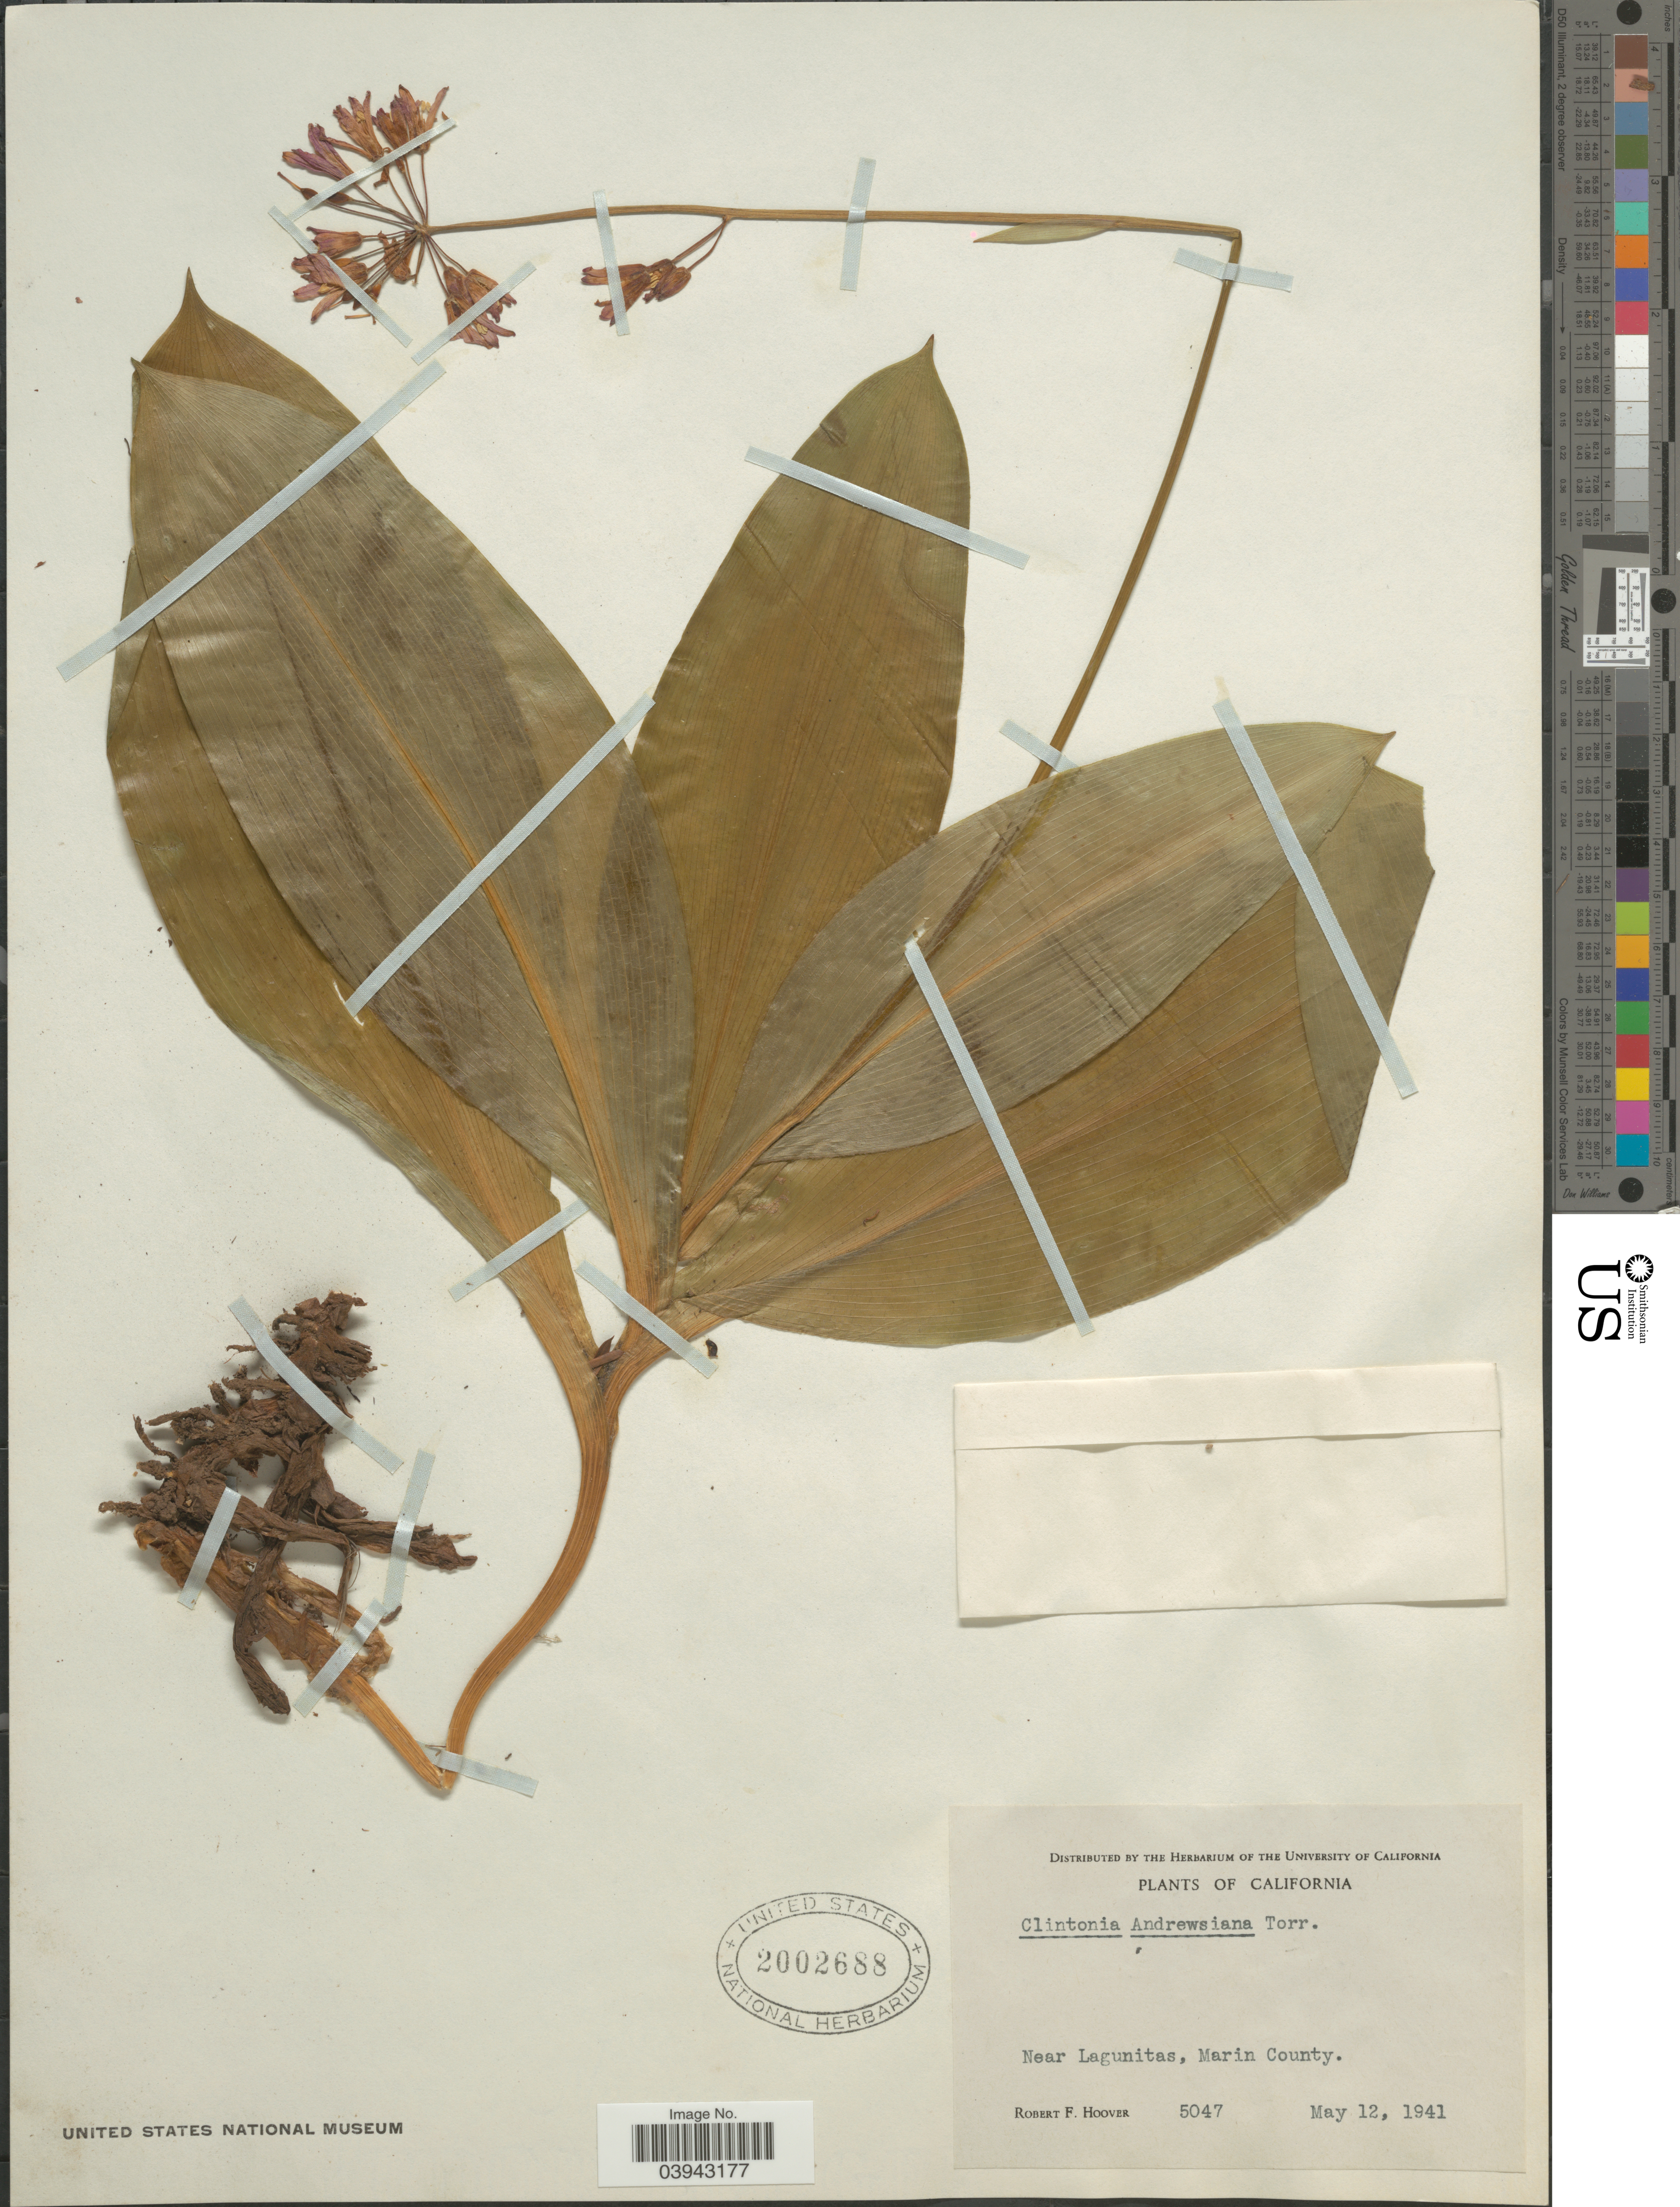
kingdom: Plantae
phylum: Tracheophyta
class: Liliopsida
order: Liliales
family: Liliaceae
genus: Clintonia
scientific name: Clintonia andrewsiana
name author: Torr.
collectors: R. F. Hoover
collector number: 5047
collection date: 1941-05-12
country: United States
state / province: California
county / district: Marin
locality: Near Lagunitas, Marin County.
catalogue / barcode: US 2002688